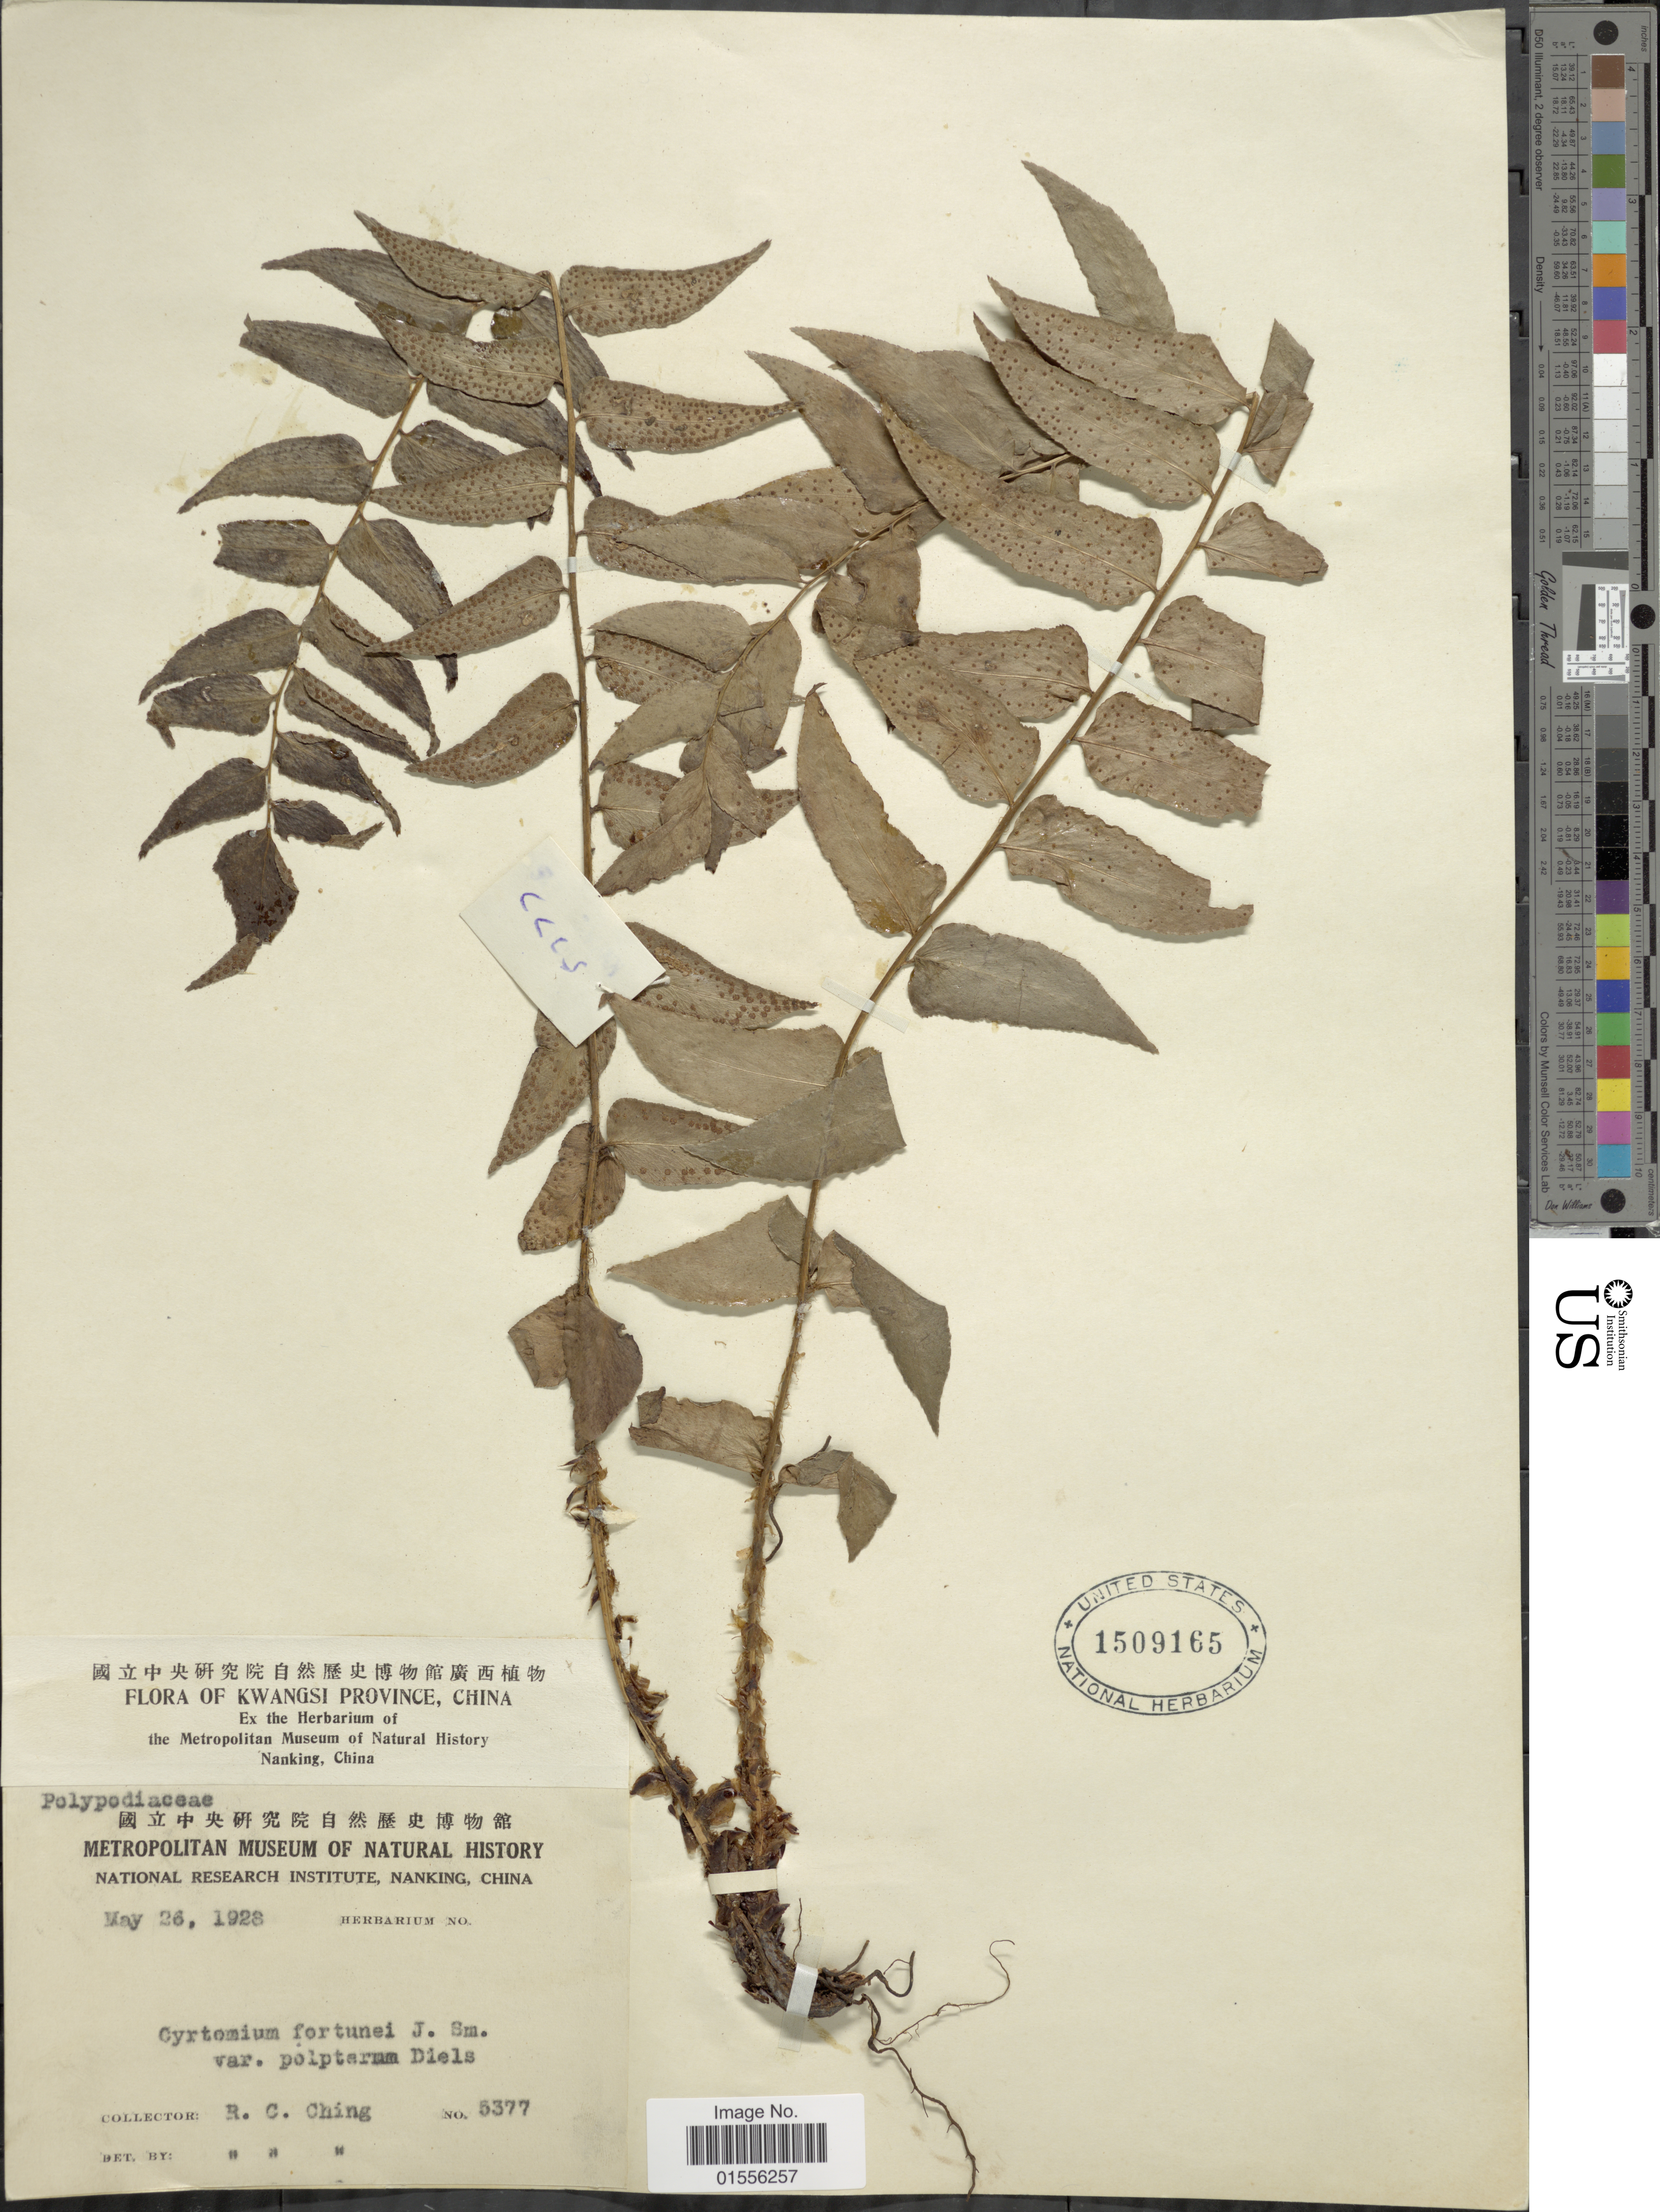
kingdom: Plantae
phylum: Tracheophyta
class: Polypodiopsida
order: Polypodiales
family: Dryopteridaceae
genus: Cyrtomium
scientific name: Cyrtomium fortunei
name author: J. Sm.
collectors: R. C. Ching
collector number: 5377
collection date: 1928-05-26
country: China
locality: Kwangsi Province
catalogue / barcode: US 1509165